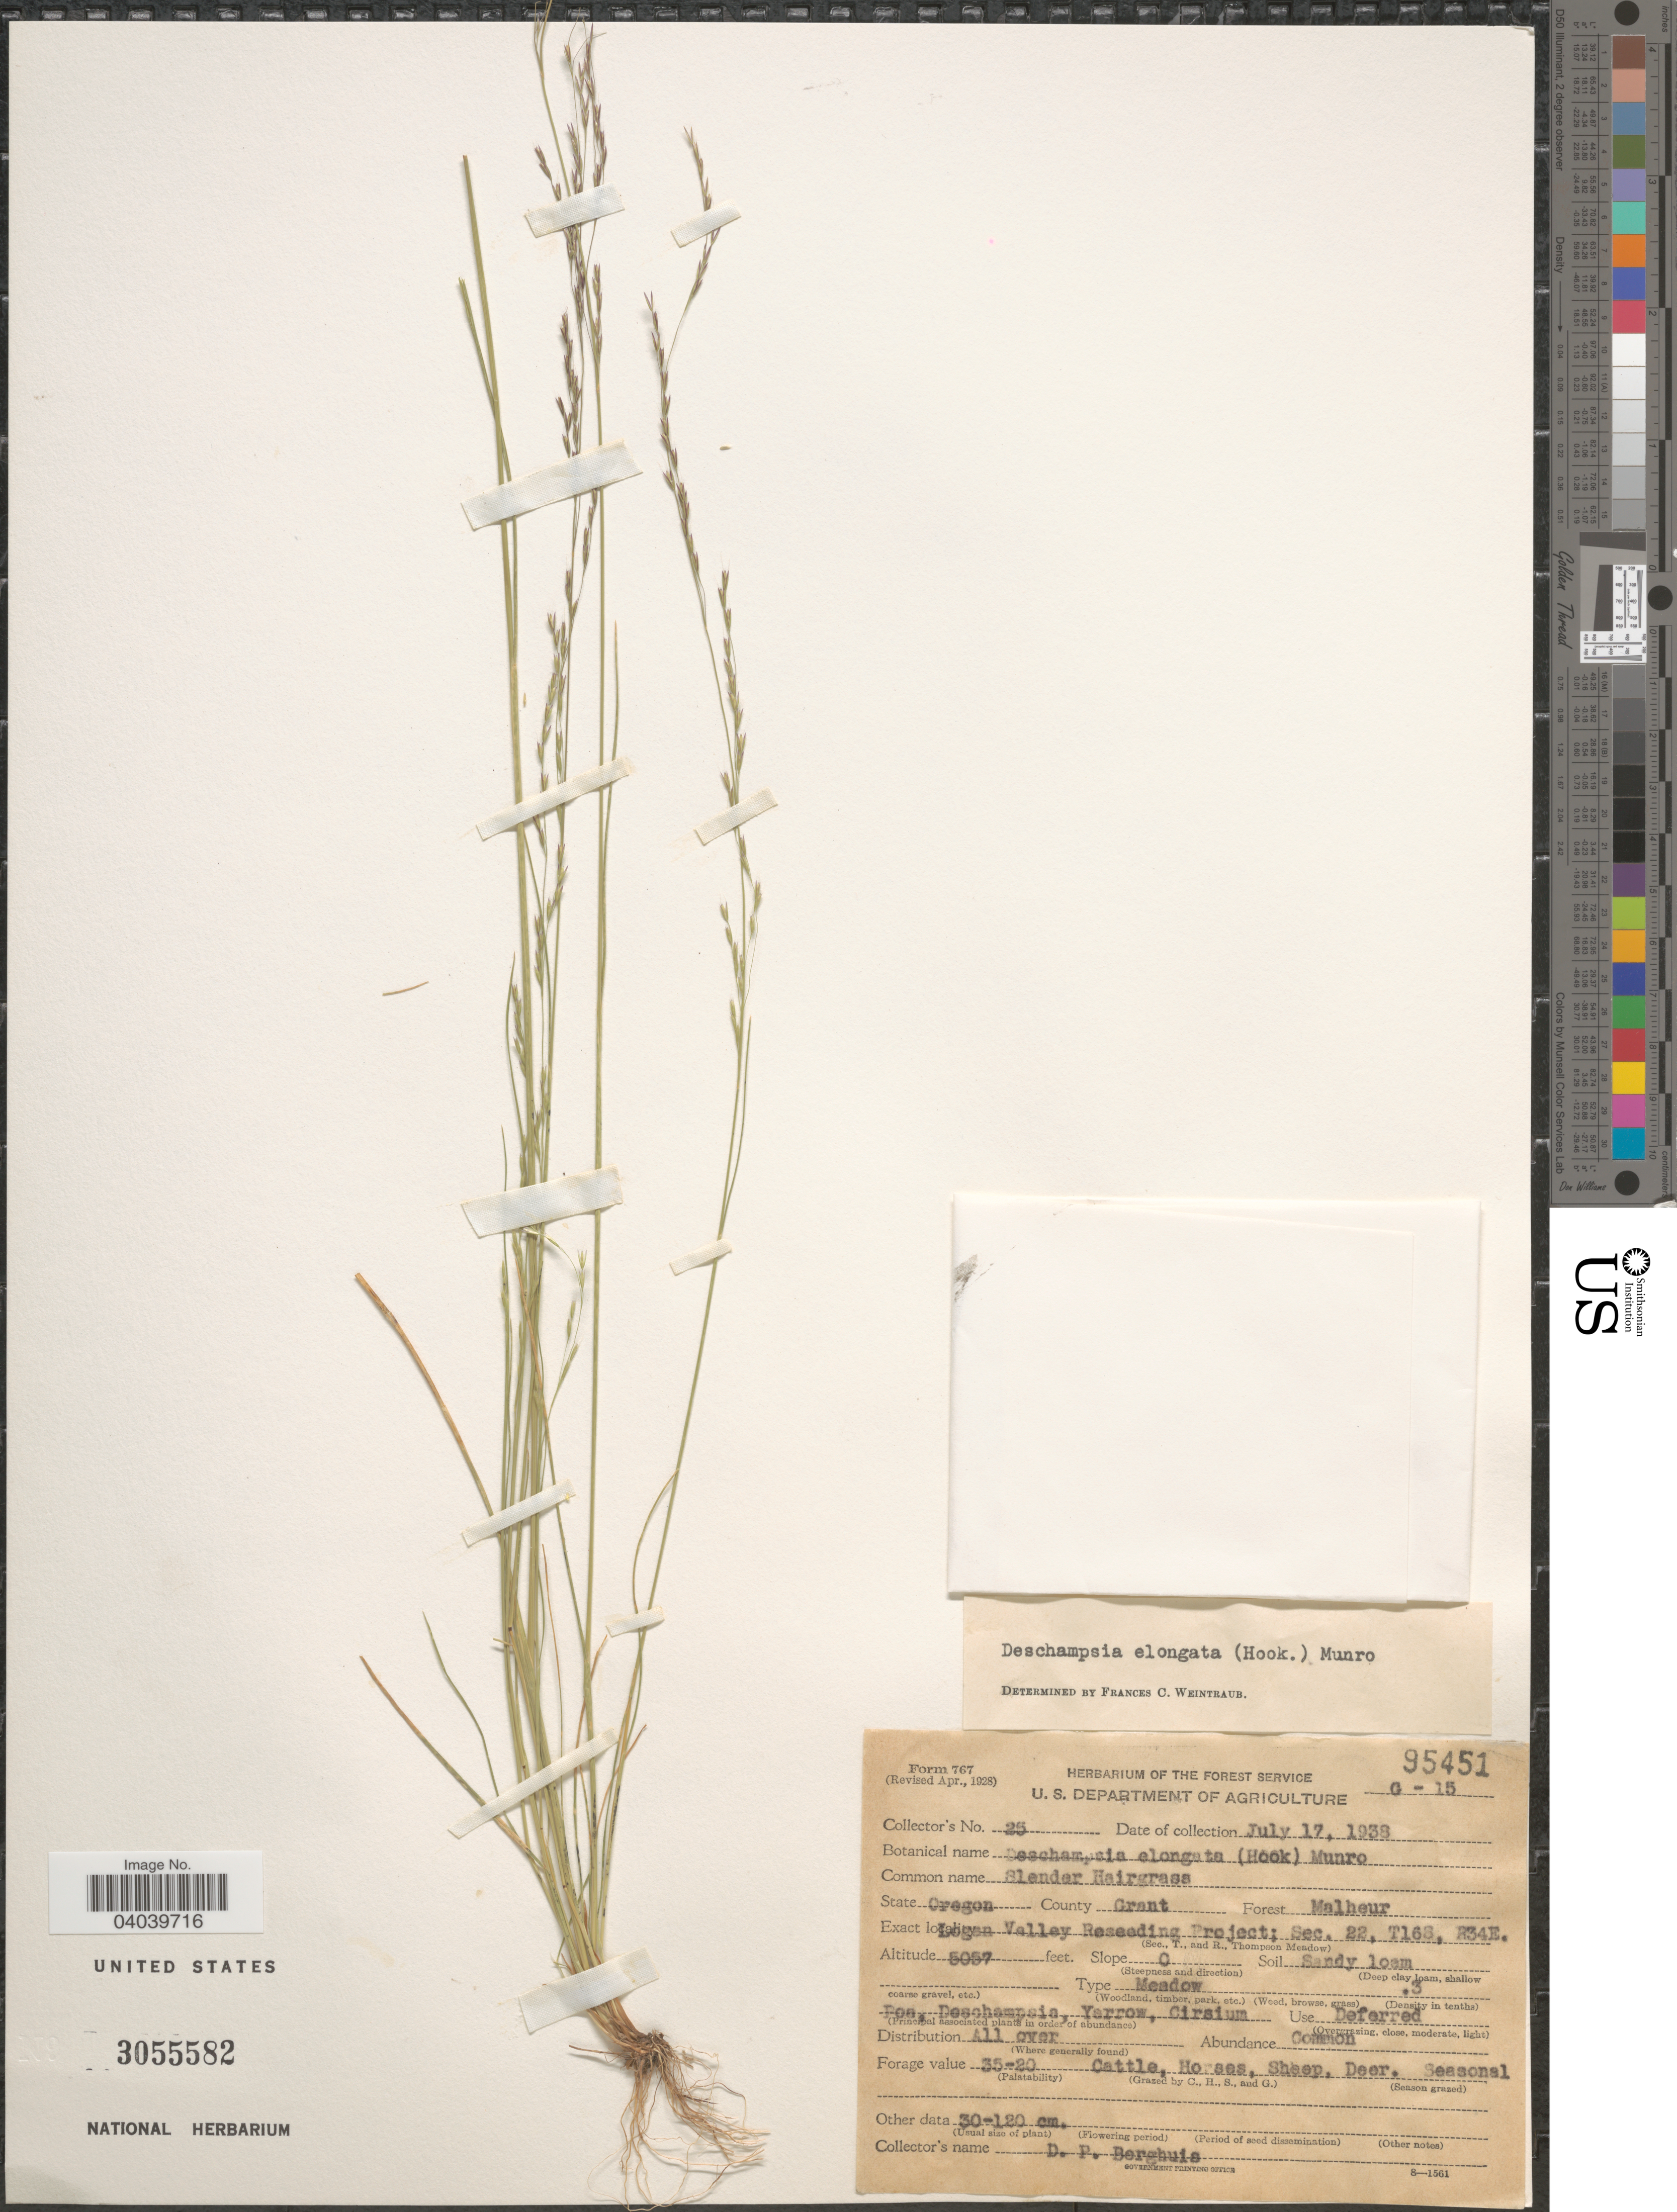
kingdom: Plantae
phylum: Tracheophyta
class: Liliopsida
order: Poales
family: Poaceae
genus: Deschampsia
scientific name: Deschampsia elongata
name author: (Hook.) Munro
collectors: D. Berghuis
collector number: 25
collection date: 1938-07-17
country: United States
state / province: Oregon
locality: County Grant. Forest Malheur. Logan Valley Reseeding Project; Sec. 22, T16S, R34E.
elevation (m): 1541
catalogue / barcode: US 3055582